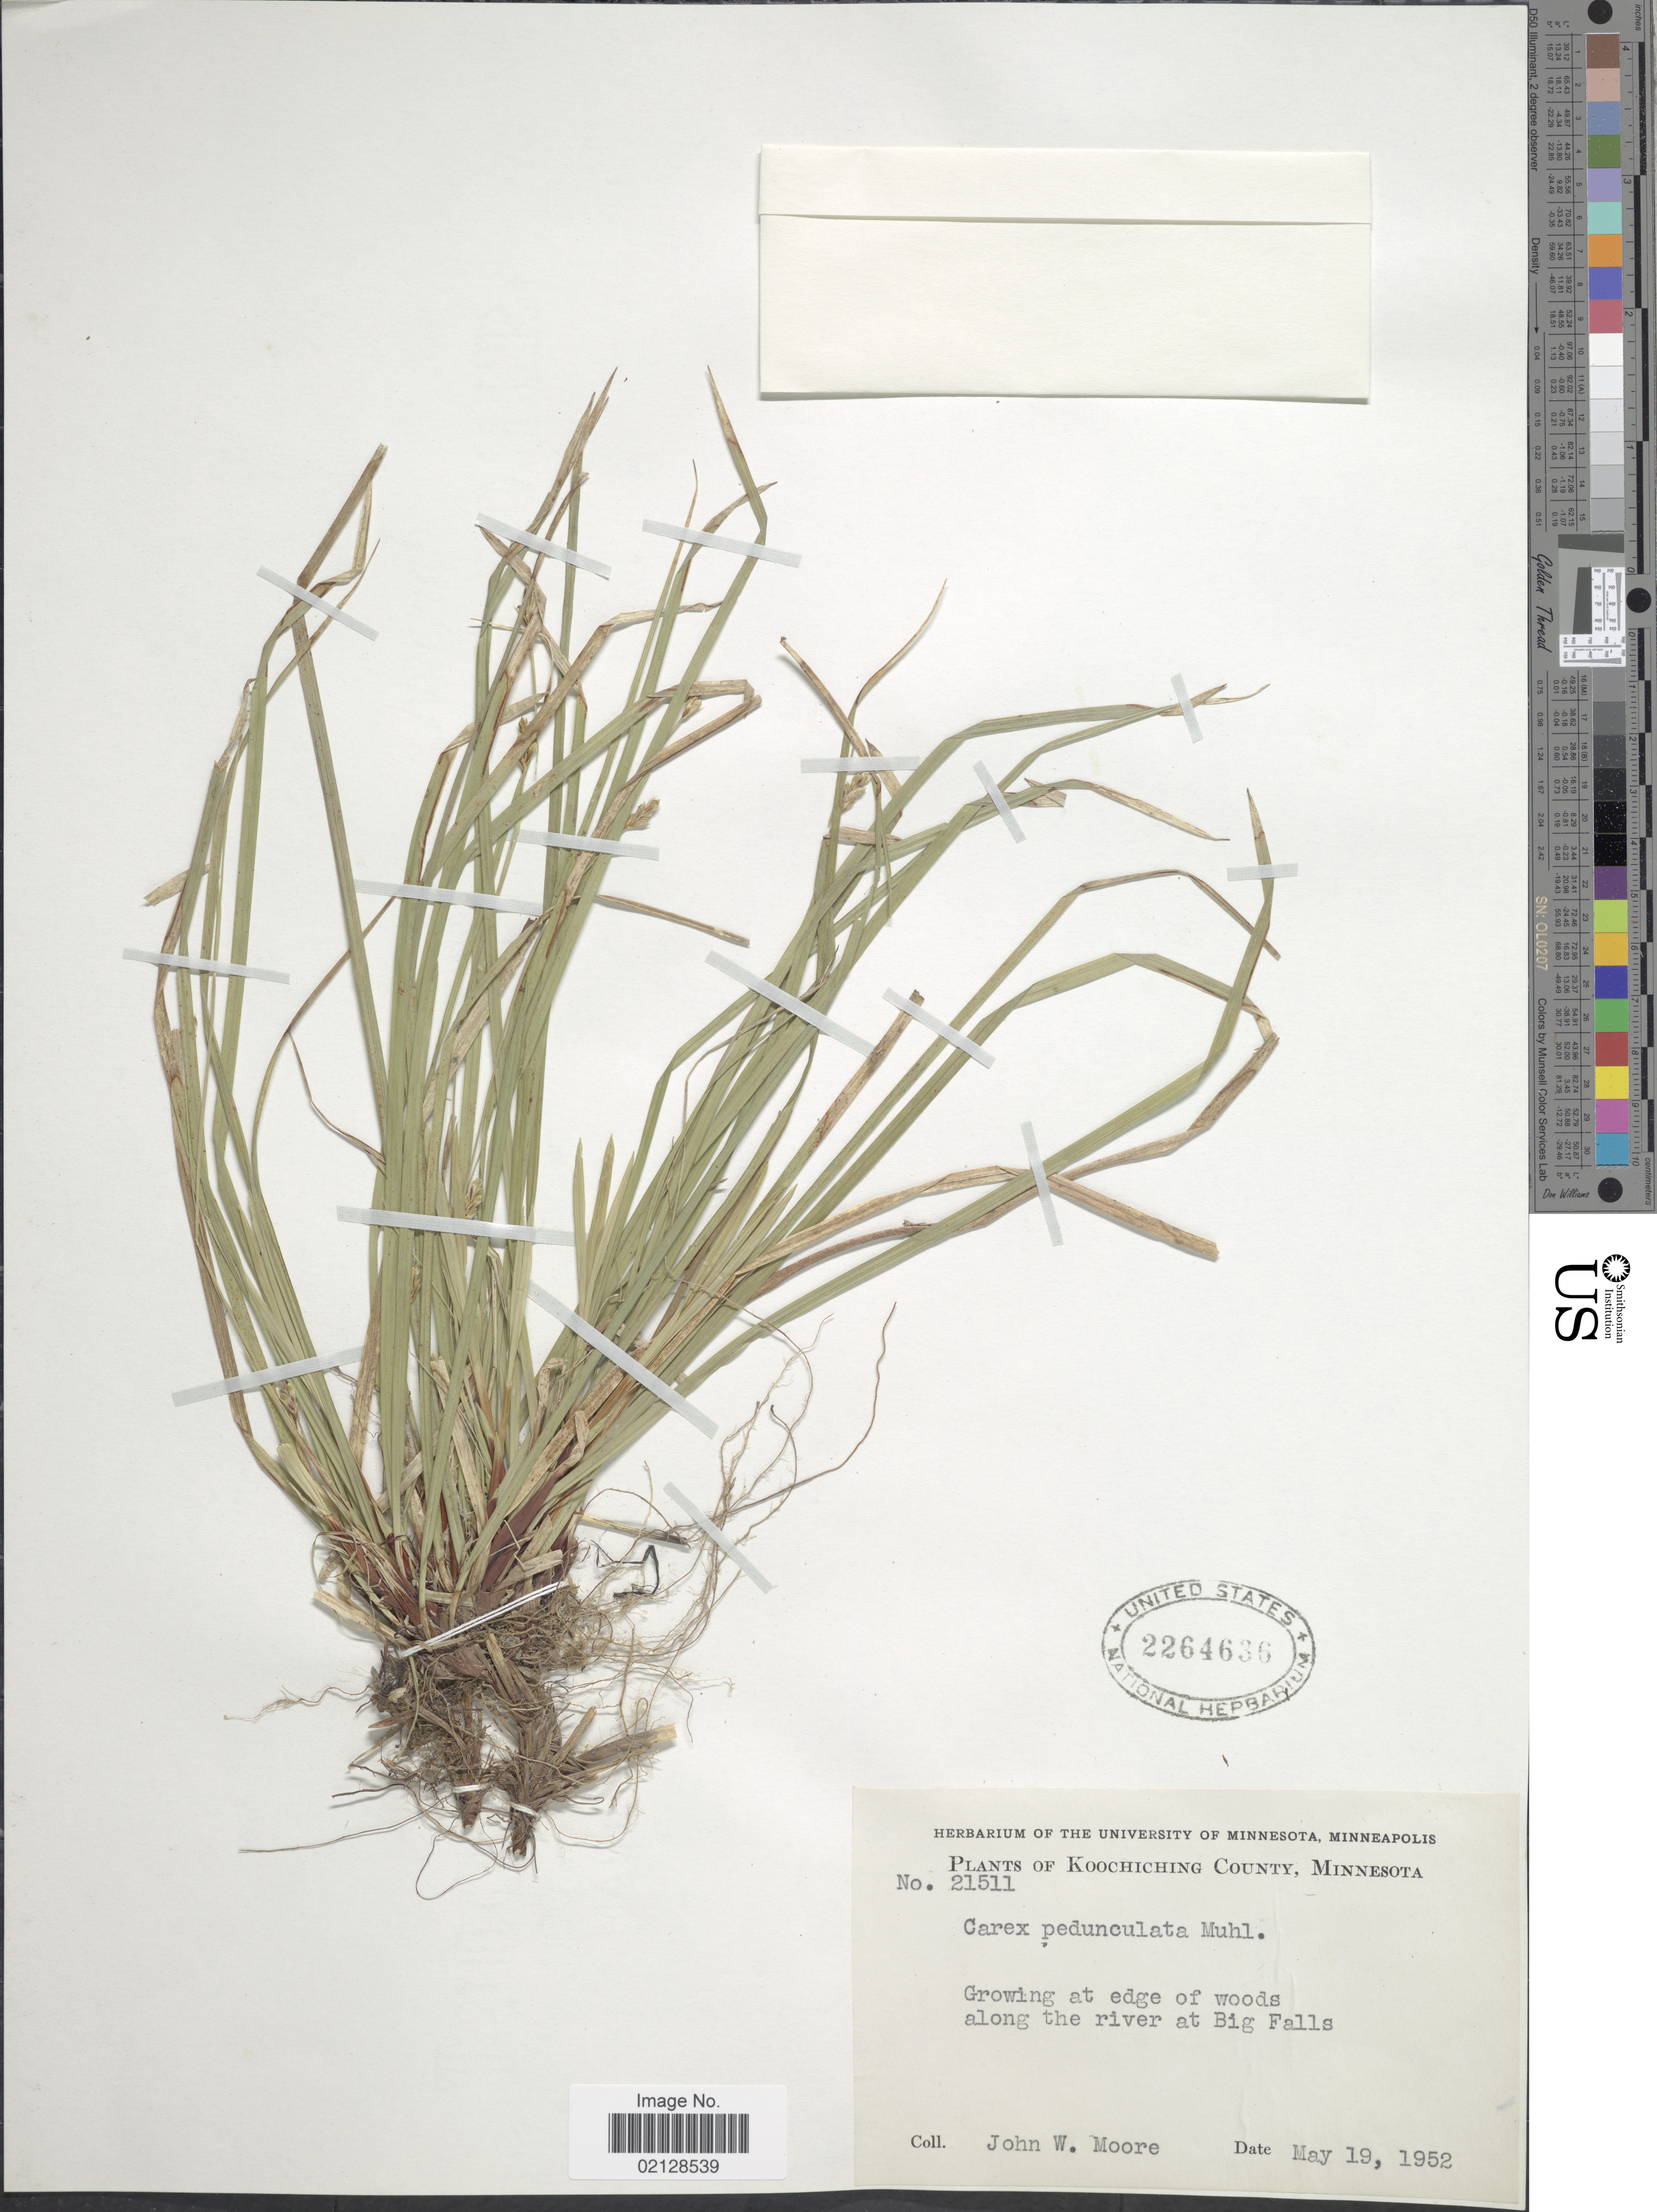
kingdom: Plantae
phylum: Tracheophyta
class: Liliopsida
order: Poales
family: Cyperaceae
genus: Carex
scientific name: Carex pedunculata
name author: Muhl. ex Willd.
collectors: J. Moore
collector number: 21511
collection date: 1952-05-19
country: United States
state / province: Minnesota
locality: Koochiching County, Minnesota, Growing at edge of woods along the river at Big Falls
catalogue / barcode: US 2264636